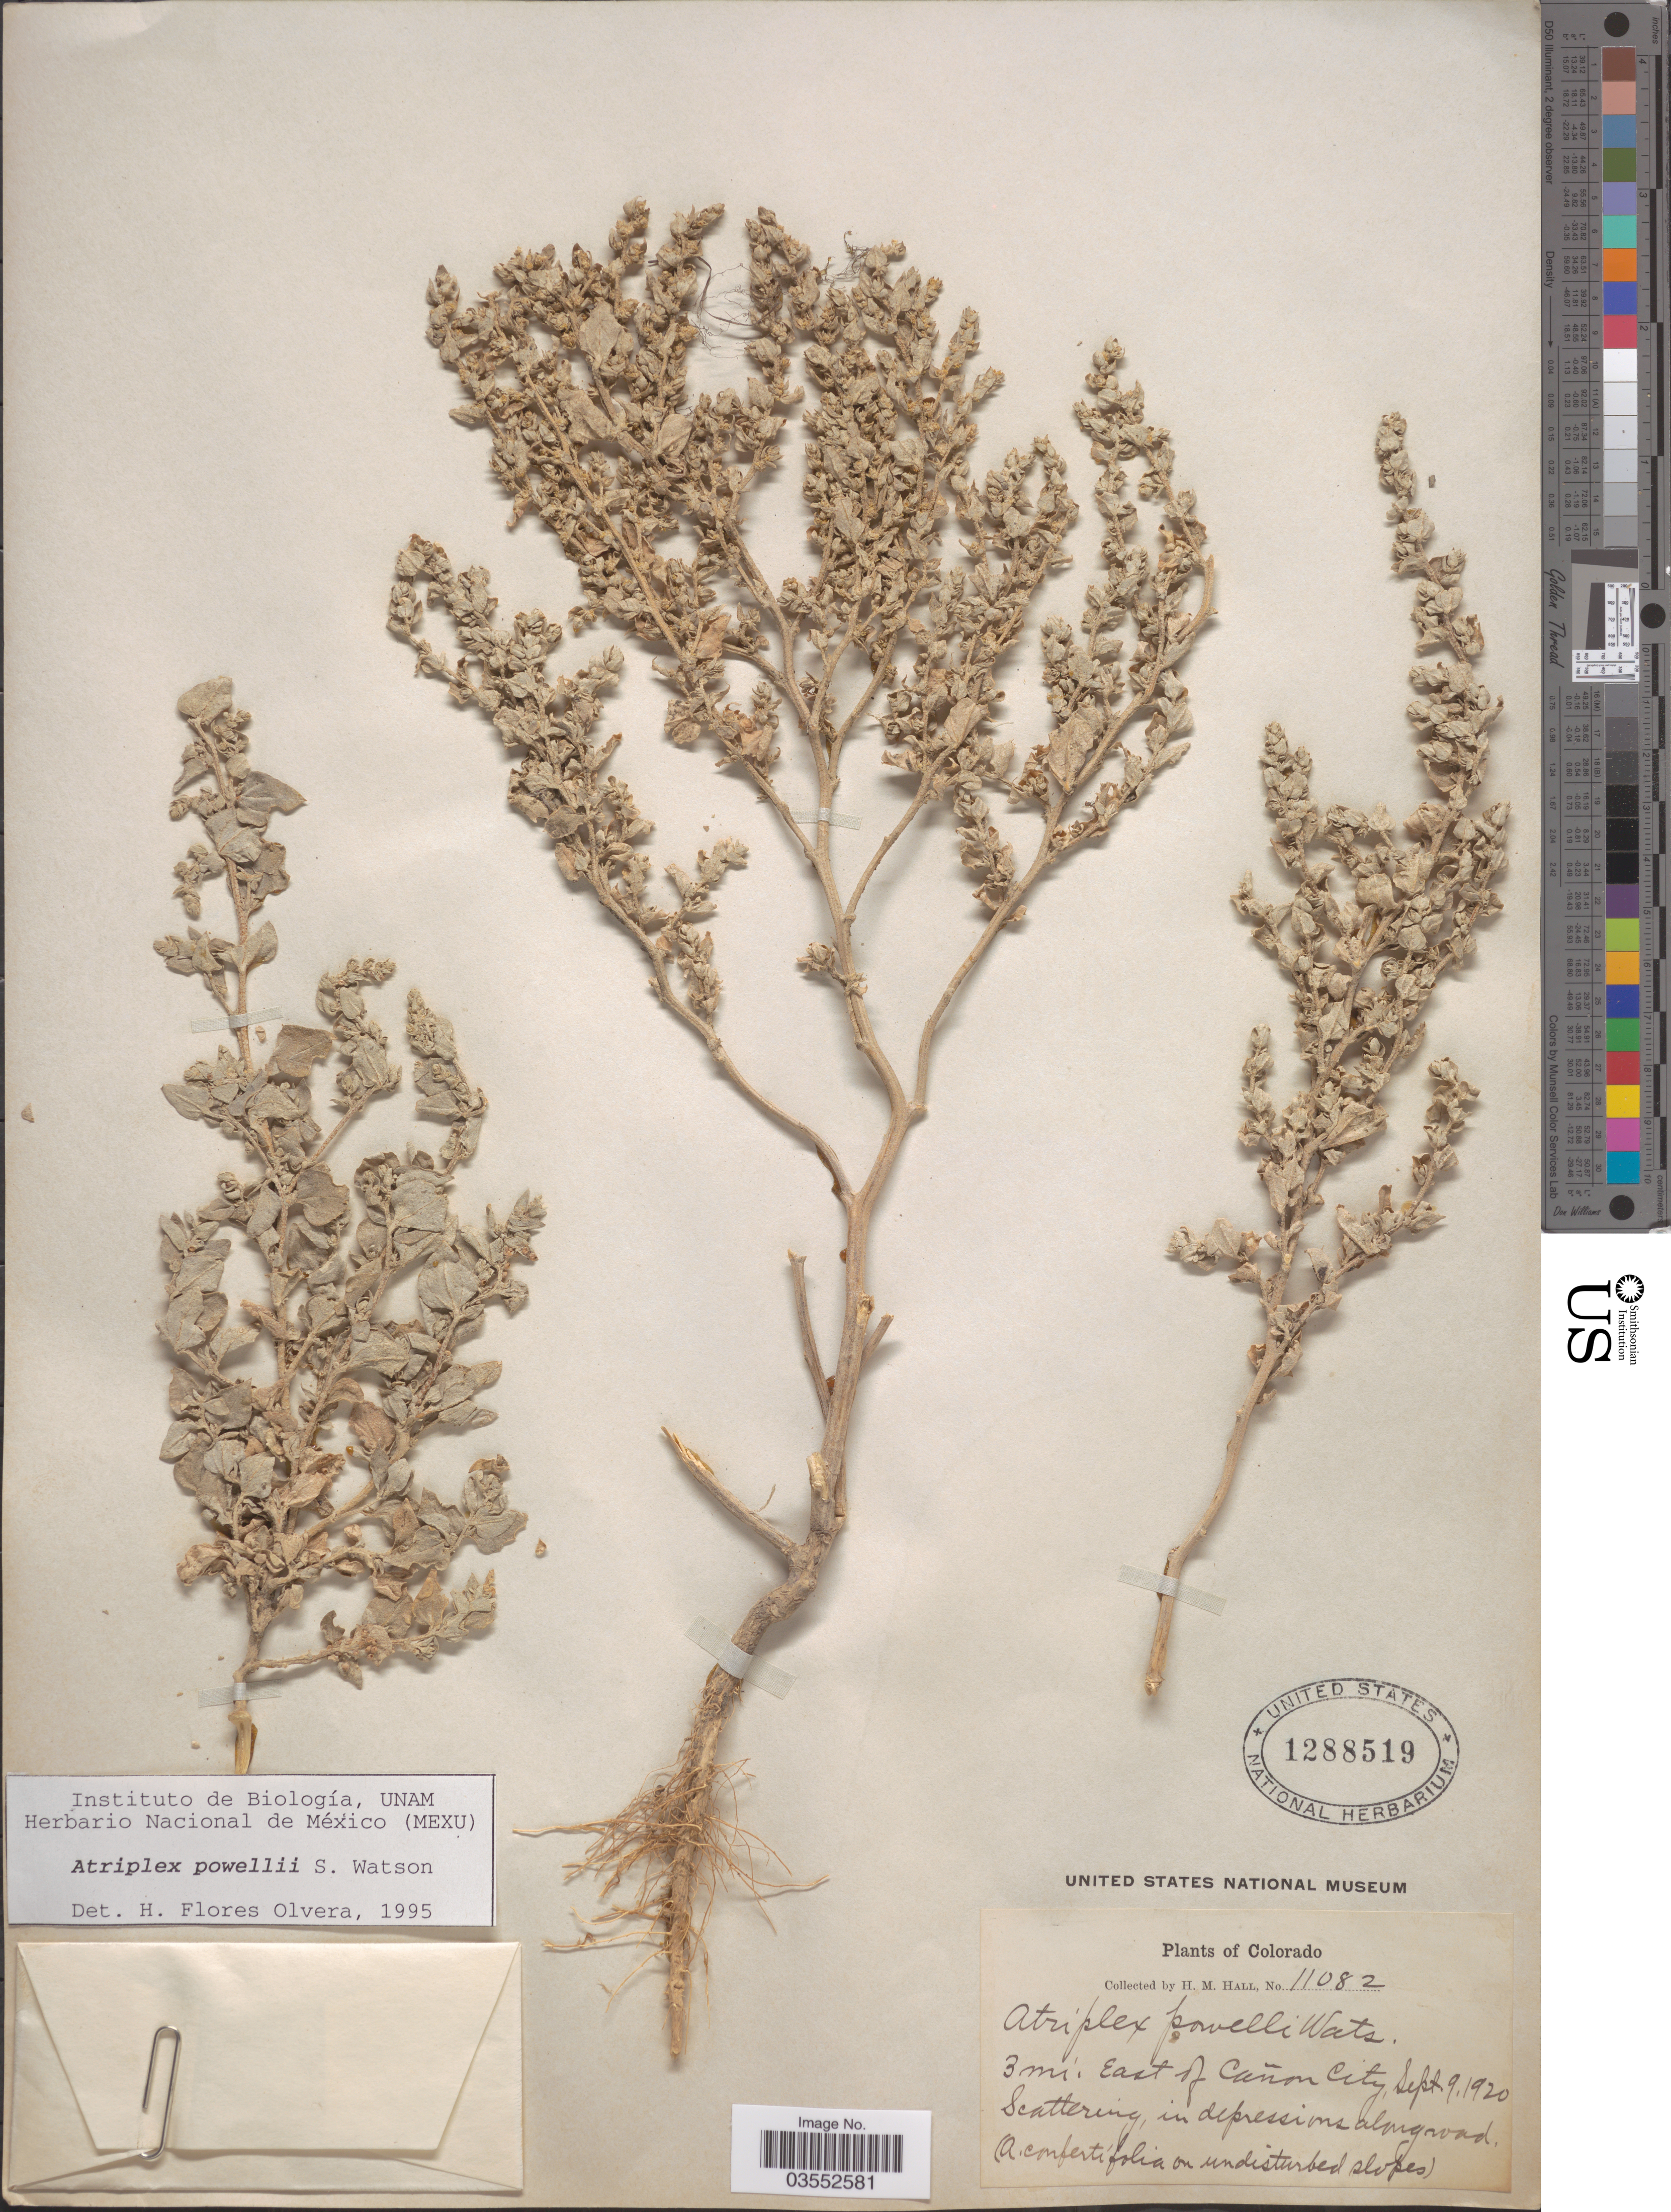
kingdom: Plantae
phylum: Tracheophyta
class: Magnoliopsida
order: Caryophyllales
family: Amaranthaceae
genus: Atriplex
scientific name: Atriplex powellii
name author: S. Watson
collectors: H. M. Hall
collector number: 11082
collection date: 1920-09-09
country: United States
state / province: Colorado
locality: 3 mi. East of Cañon City.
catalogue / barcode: US 1288519